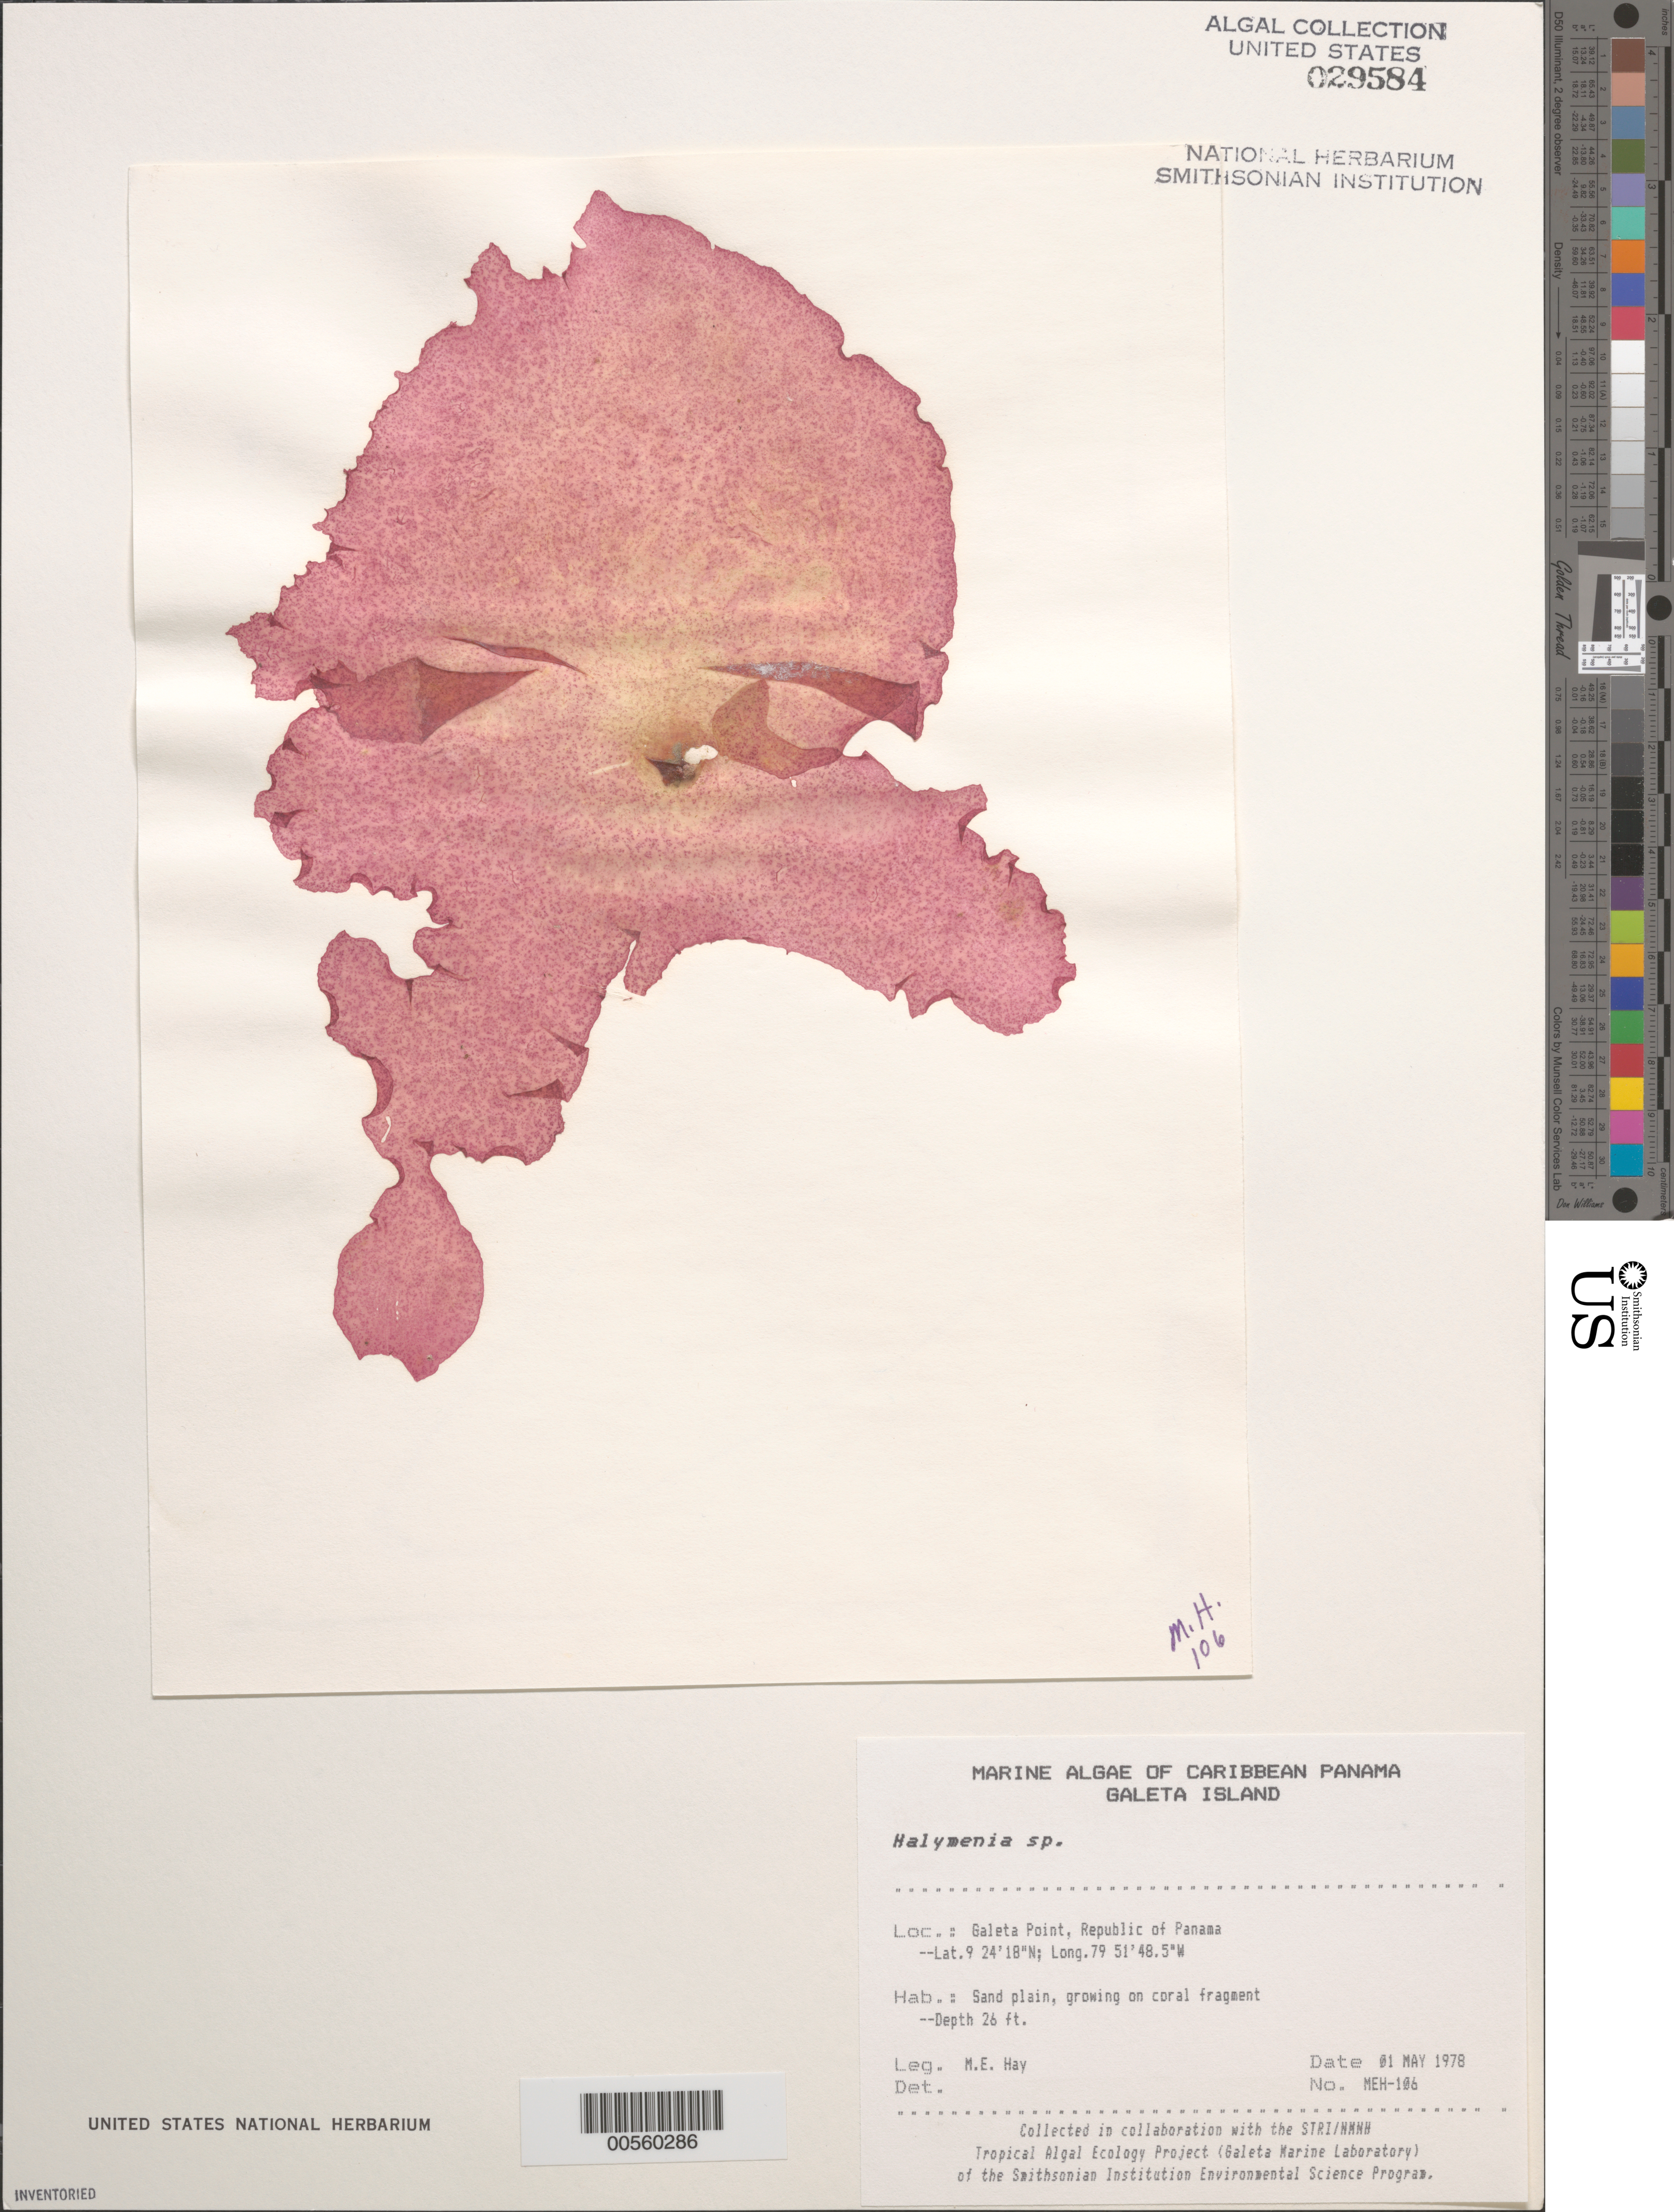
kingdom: Plantae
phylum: Rhodophyta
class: Florideophyceae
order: Halymeniales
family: Halymeniaceae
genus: Halymenia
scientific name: Halymenia sp.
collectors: M. E. Hay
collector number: MEH-106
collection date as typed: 01 May 1978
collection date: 1978-05-01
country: Panama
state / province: Colón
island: Galeta Island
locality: Galeta Point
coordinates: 9 24' 18" N, 79 51' 48.5" W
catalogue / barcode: US 29584